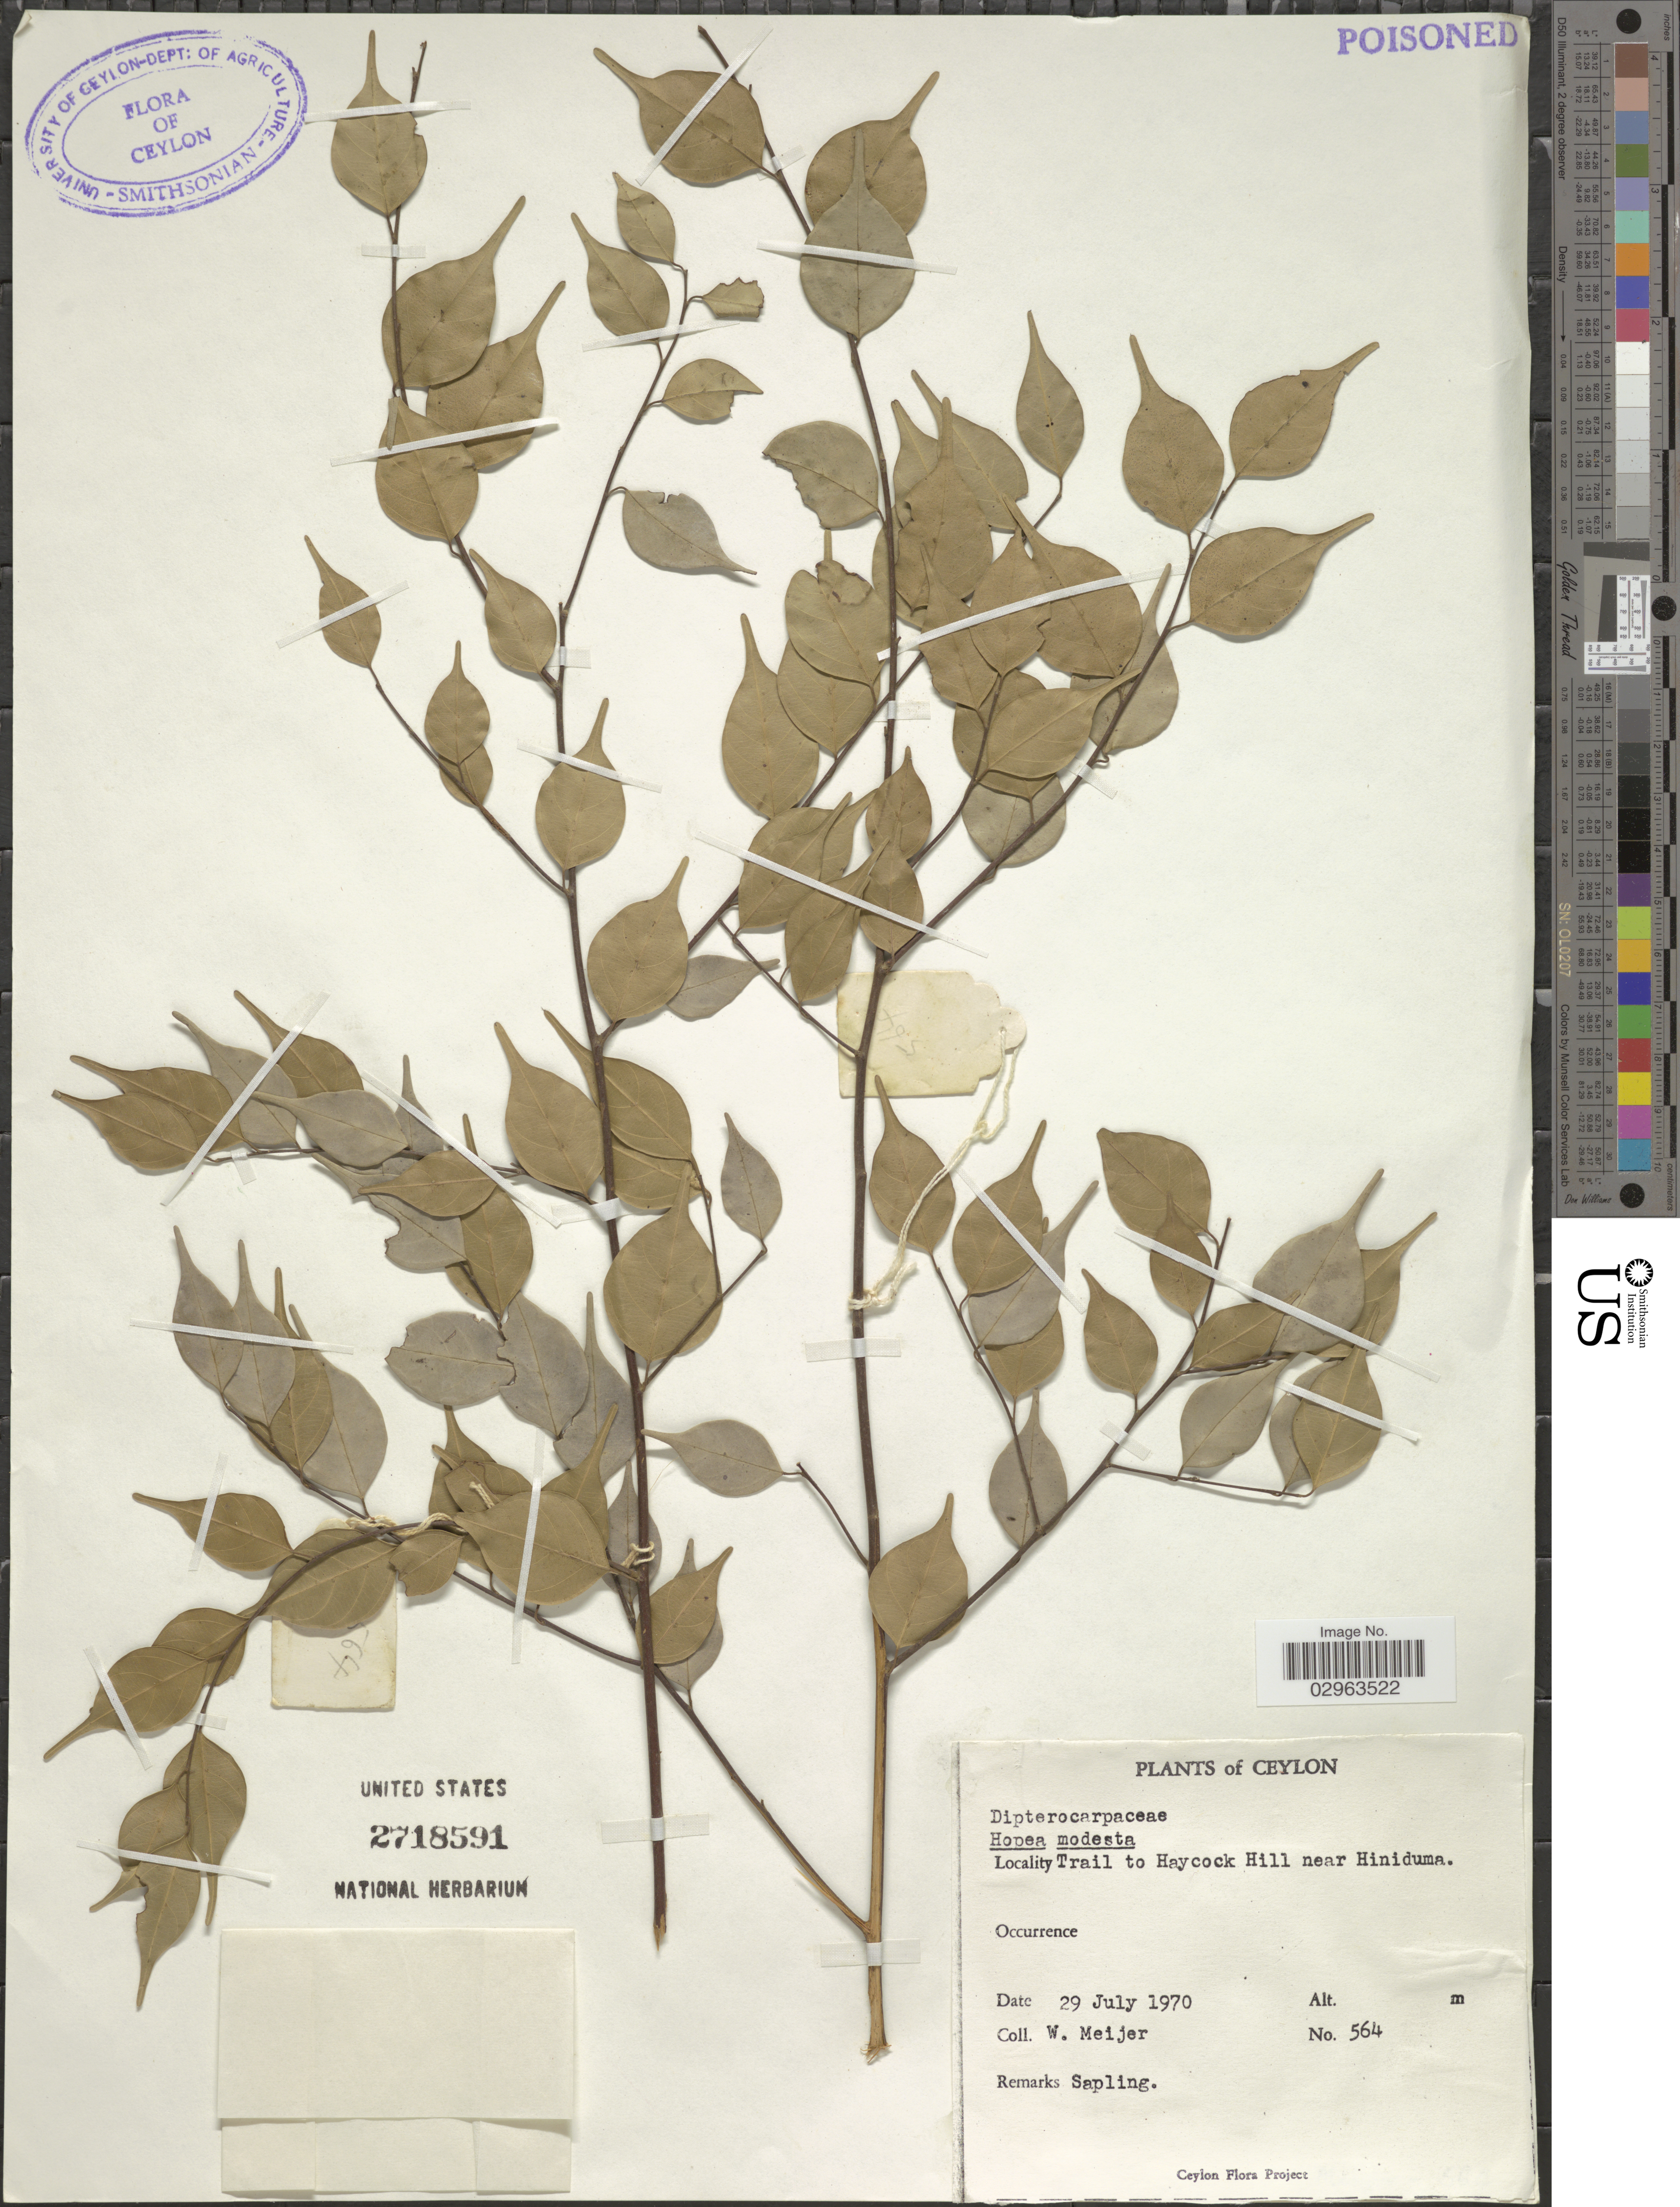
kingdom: Plantae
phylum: Tracheophyta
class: Magnoliopsida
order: Malvales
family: Dipterocarpaceae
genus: Hopea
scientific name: Hopea modesta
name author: Thwaites ex A. DC.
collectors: W. Meijer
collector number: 564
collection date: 1970-07-29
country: Sri Lanka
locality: Ceylon. Trail to Haycock Hill near Hiniduma.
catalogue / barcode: US 2718591